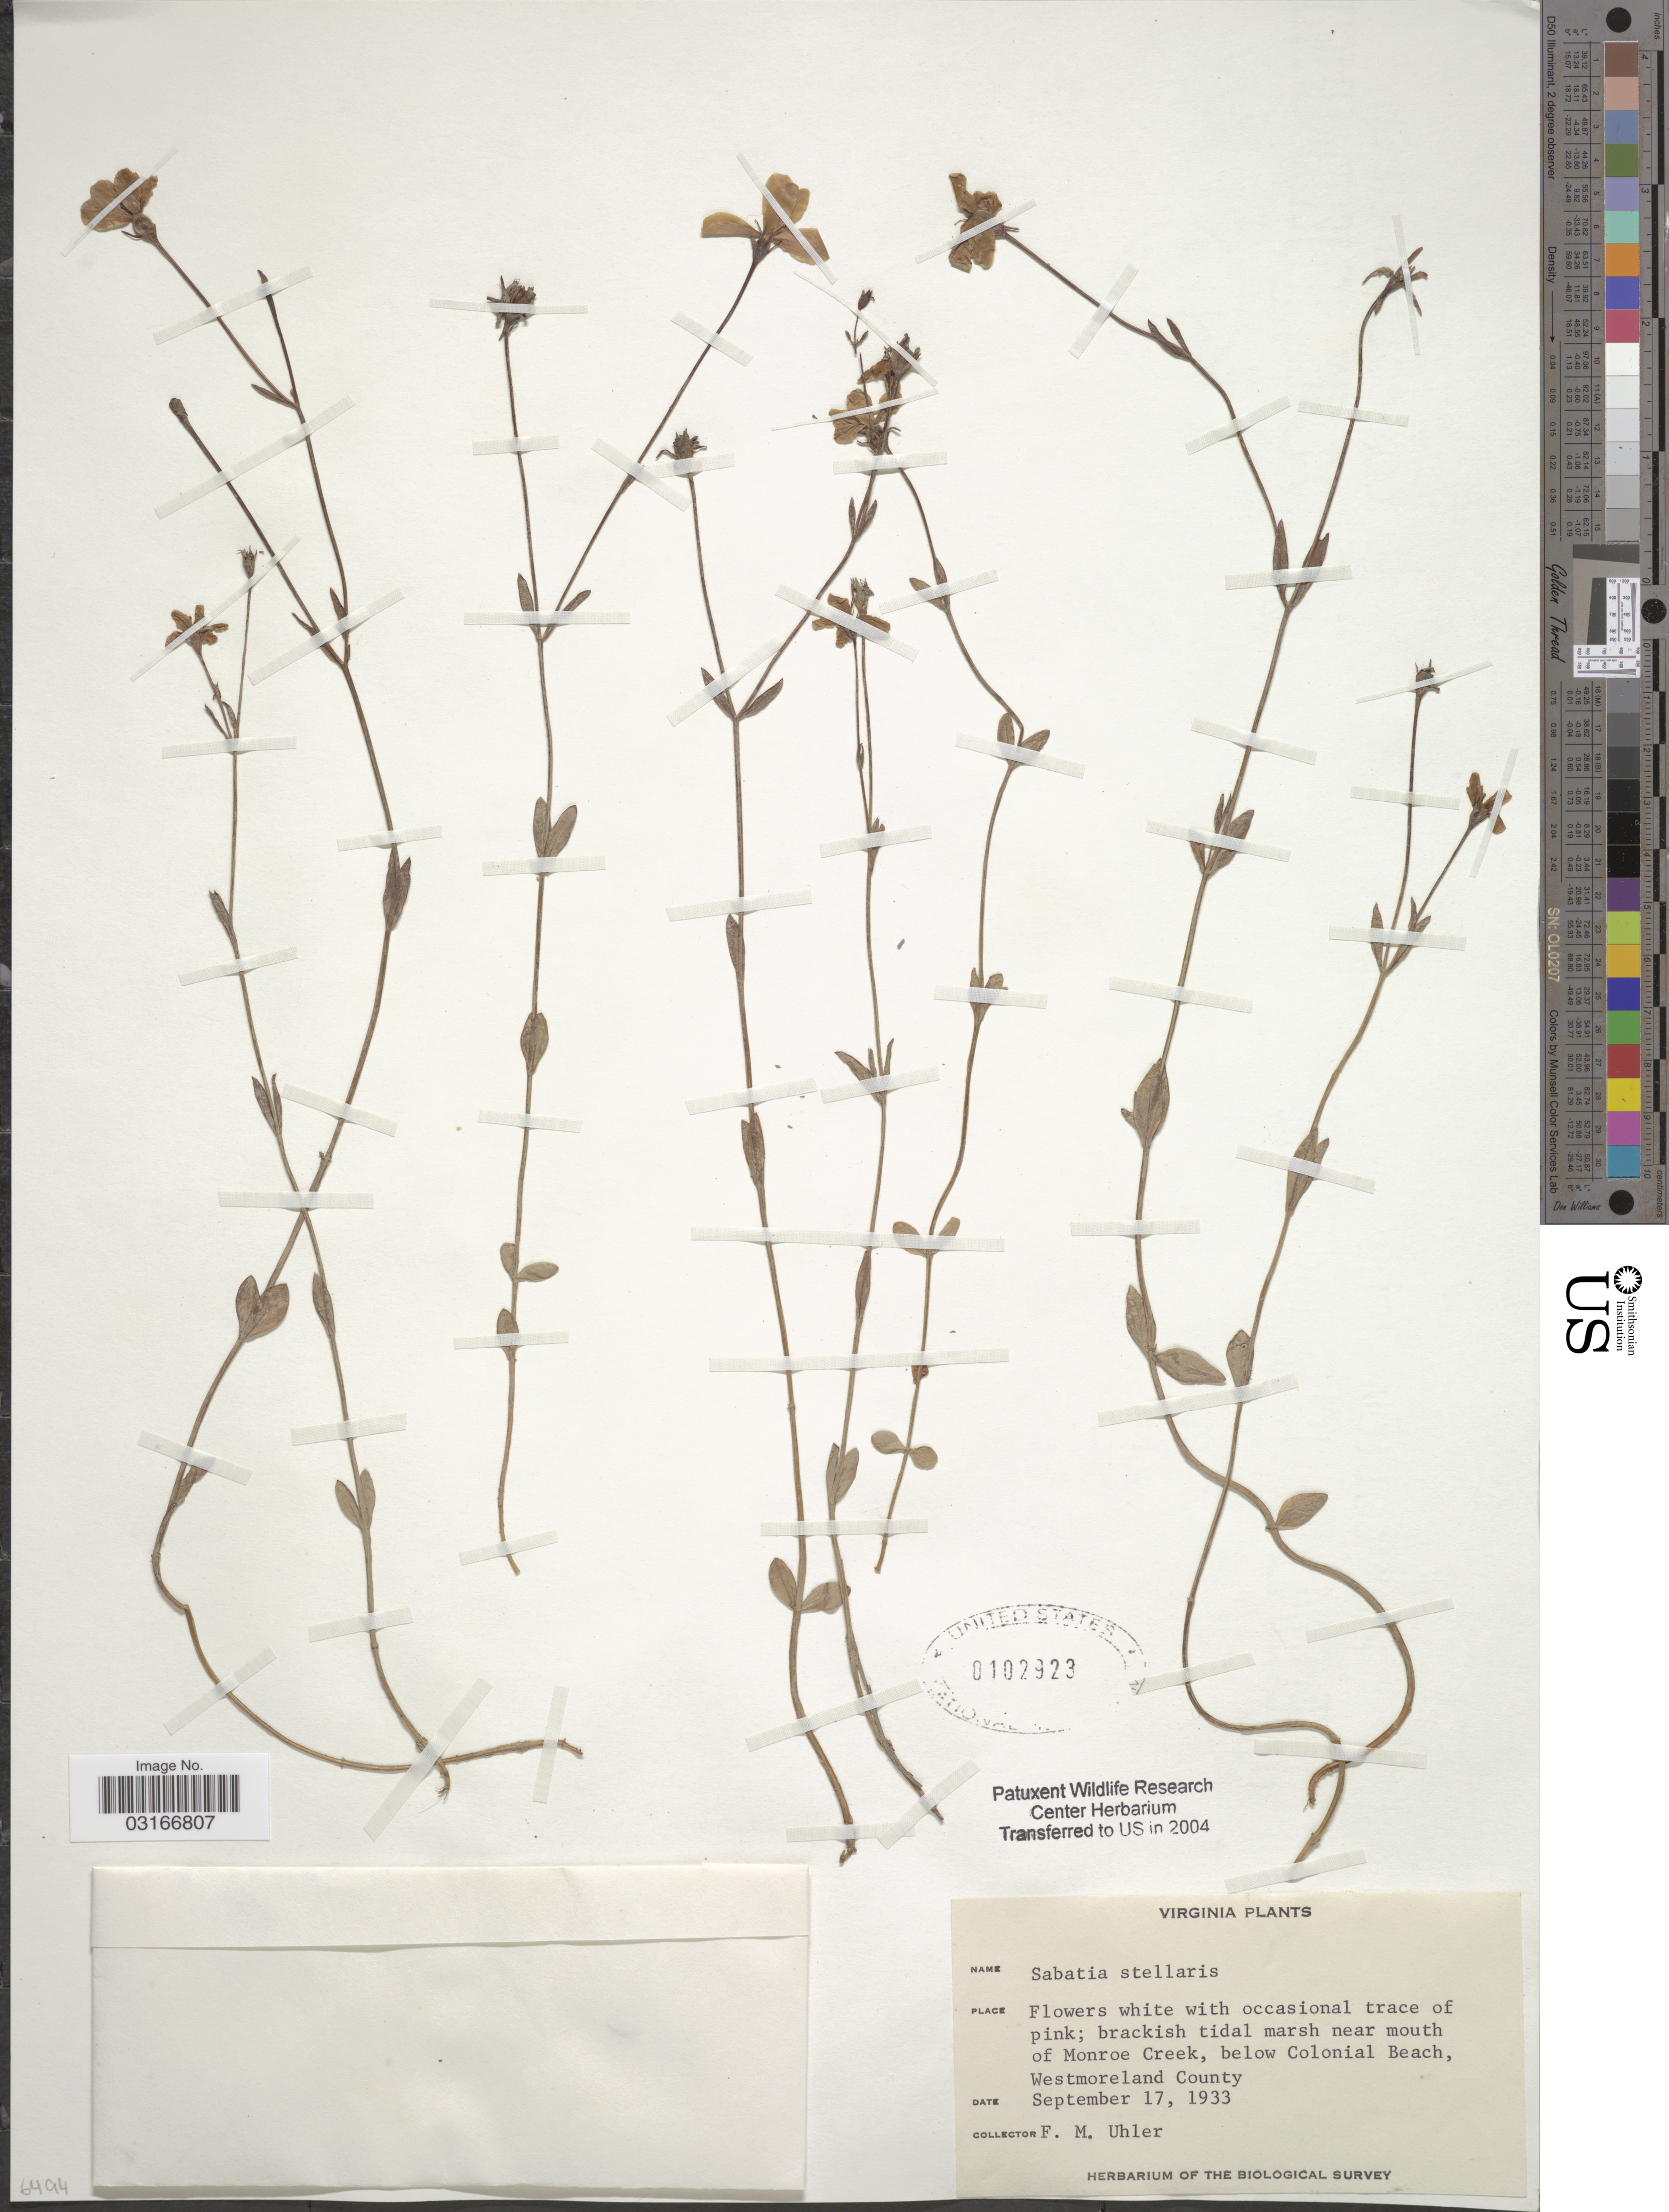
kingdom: Plantae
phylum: Tracheophyta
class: Magnoliopsida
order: Gentianales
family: Gentianaceae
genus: Sabatia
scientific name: Sabatia stellaris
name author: Pursh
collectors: F. M. Uhler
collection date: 1933-09-17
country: United States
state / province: Virginia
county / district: Westmoreland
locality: Near mouth of Monroe Creek, below Colonial Beach,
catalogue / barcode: US 102923